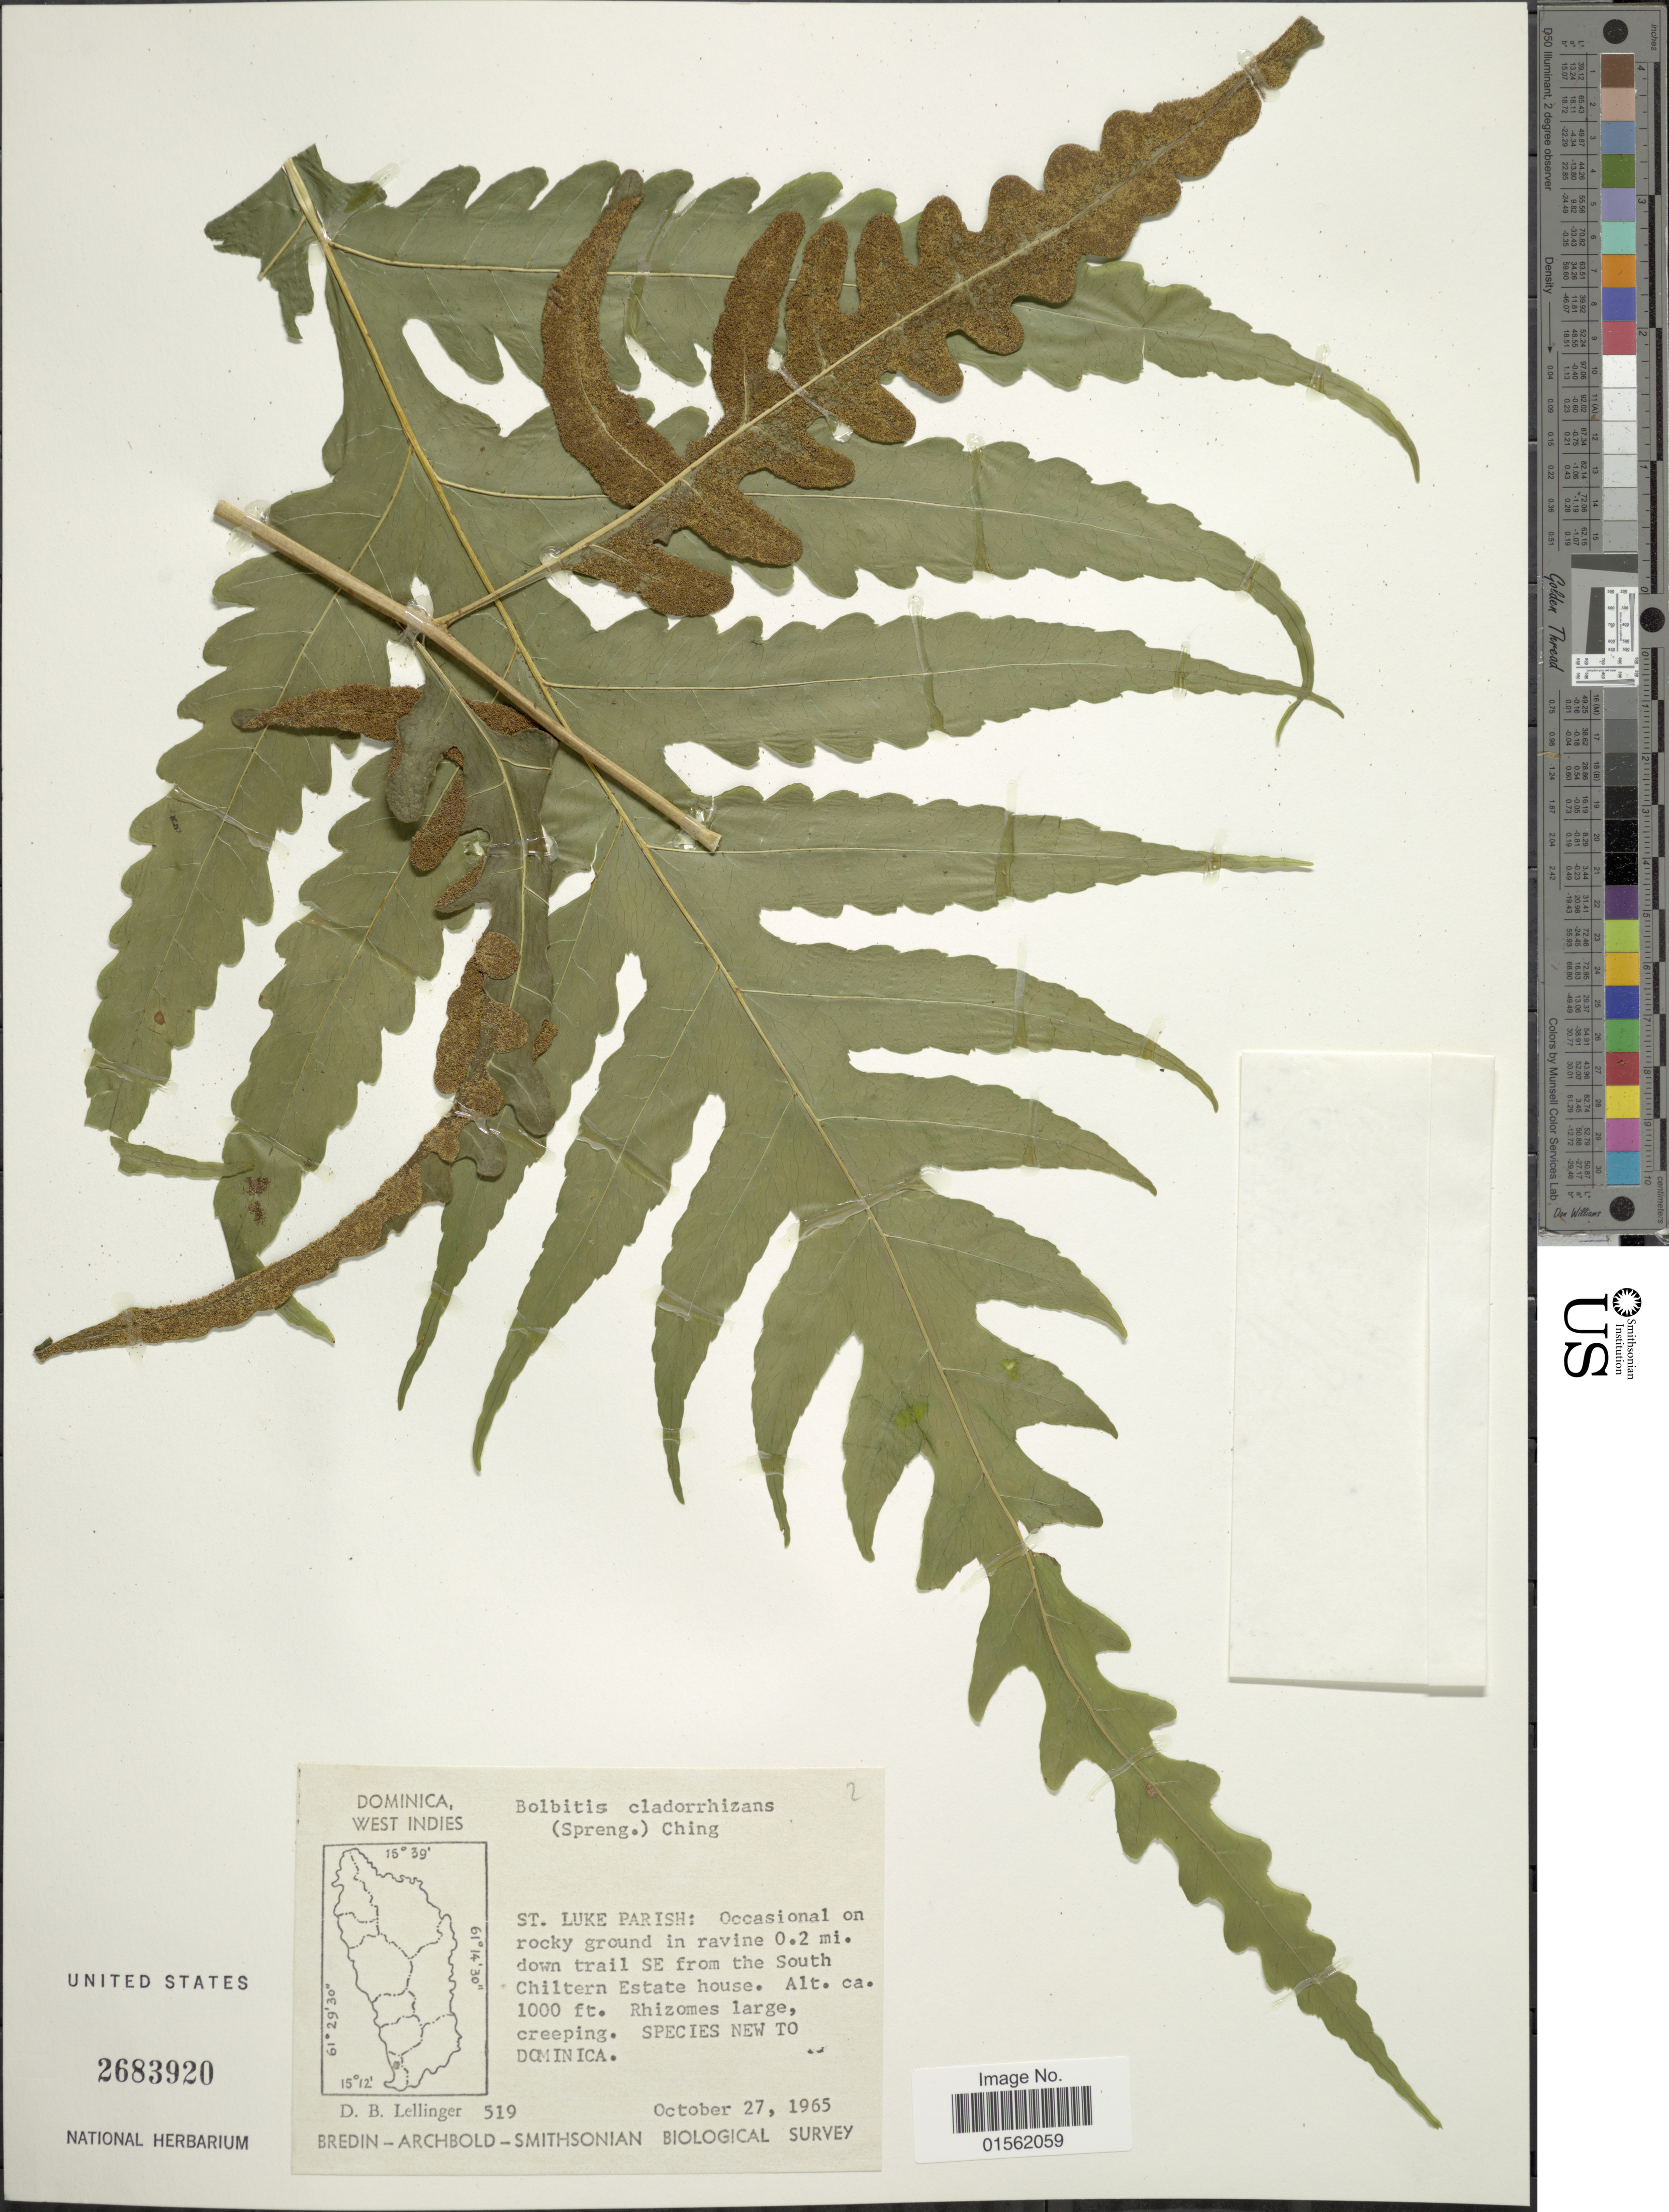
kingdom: Plantae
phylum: Tracheophyta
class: Polypodiopsida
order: Polypodiales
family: Dryopteridaceae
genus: Bolbitis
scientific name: Bolbitis portoricensis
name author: (Spreng.) Hennipman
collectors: D. B. Lellinger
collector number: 519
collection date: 1965-10-27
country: Dominica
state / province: St. Luke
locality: Occasional on rocky ground in ravine 0.2 mi. down trail SE from the South Chiltern Estate House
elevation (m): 305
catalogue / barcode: US 2683920